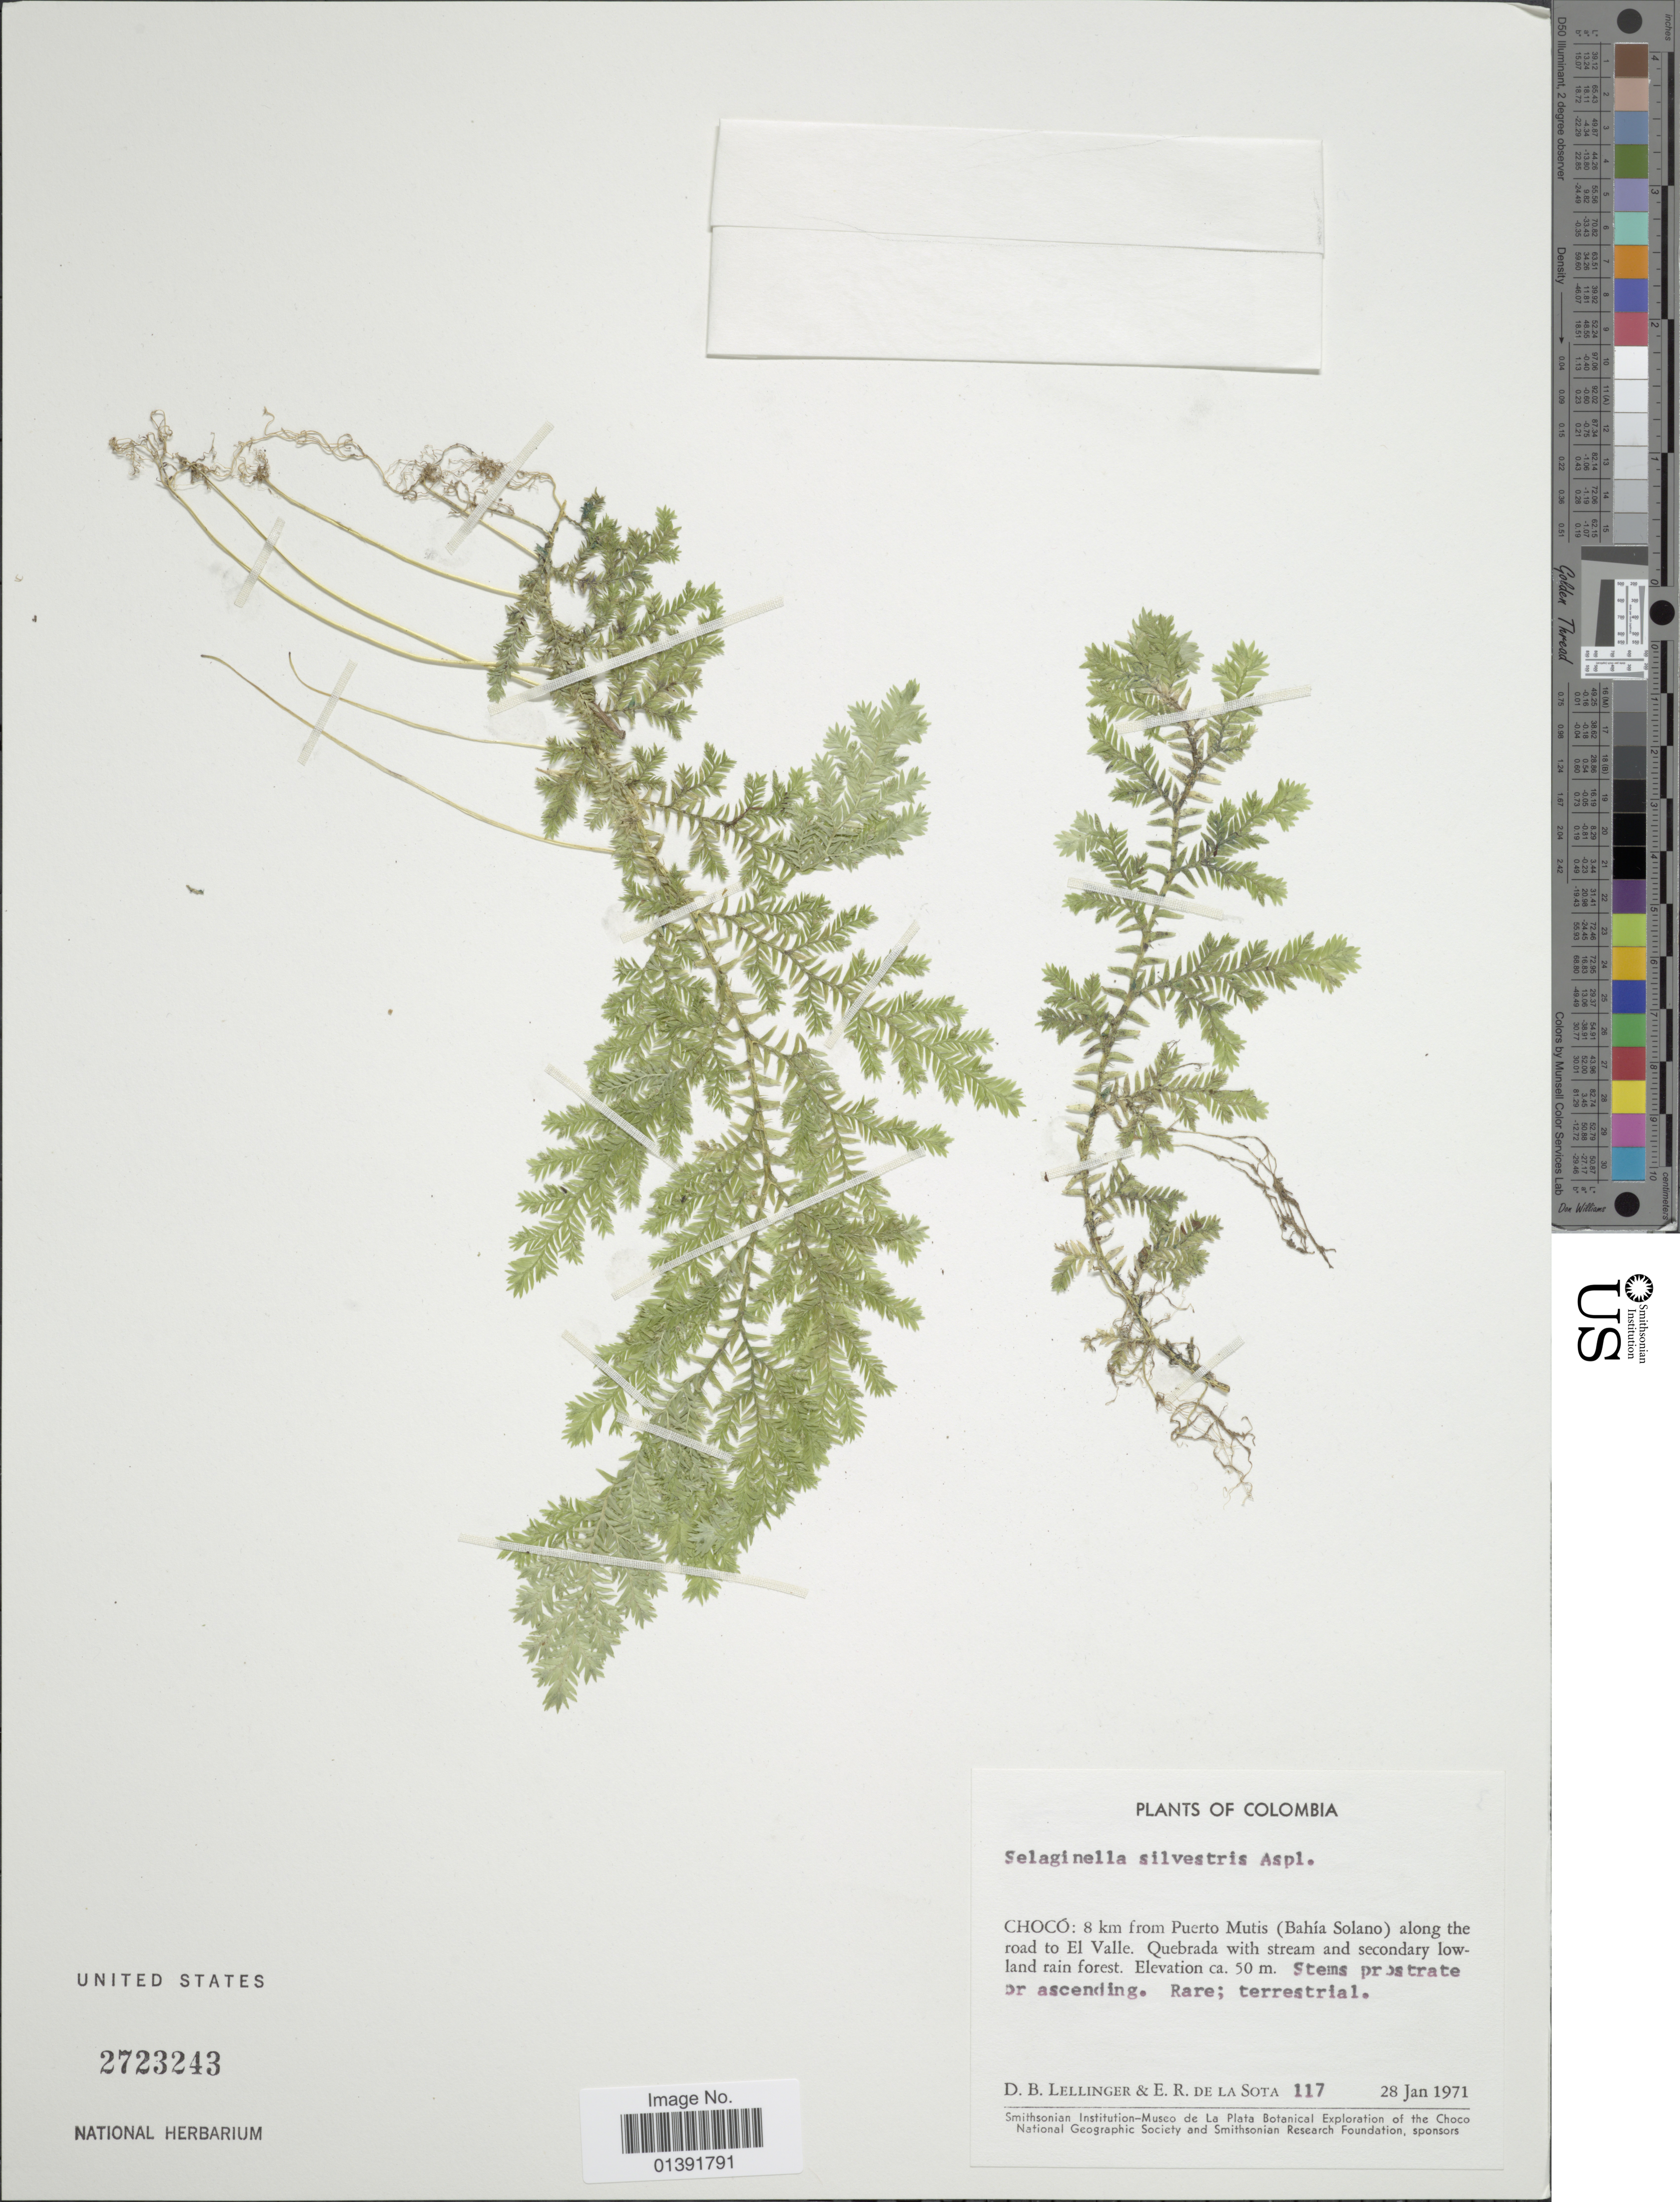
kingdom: Plantae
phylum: Tracheophyta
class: Lycopodiopsida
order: Selaginellales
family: Selaginellaceae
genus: Selaginella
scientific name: Selaginella silvestris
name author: Aspl.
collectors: D. B. Lellinger & E. R. de la Sota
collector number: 117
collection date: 1971-01-28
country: Colombia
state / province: Chocó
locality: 8 km from Puerto Multis (Bahia Solano) along the road to El Valle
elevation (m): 50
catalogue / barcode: US 2723243